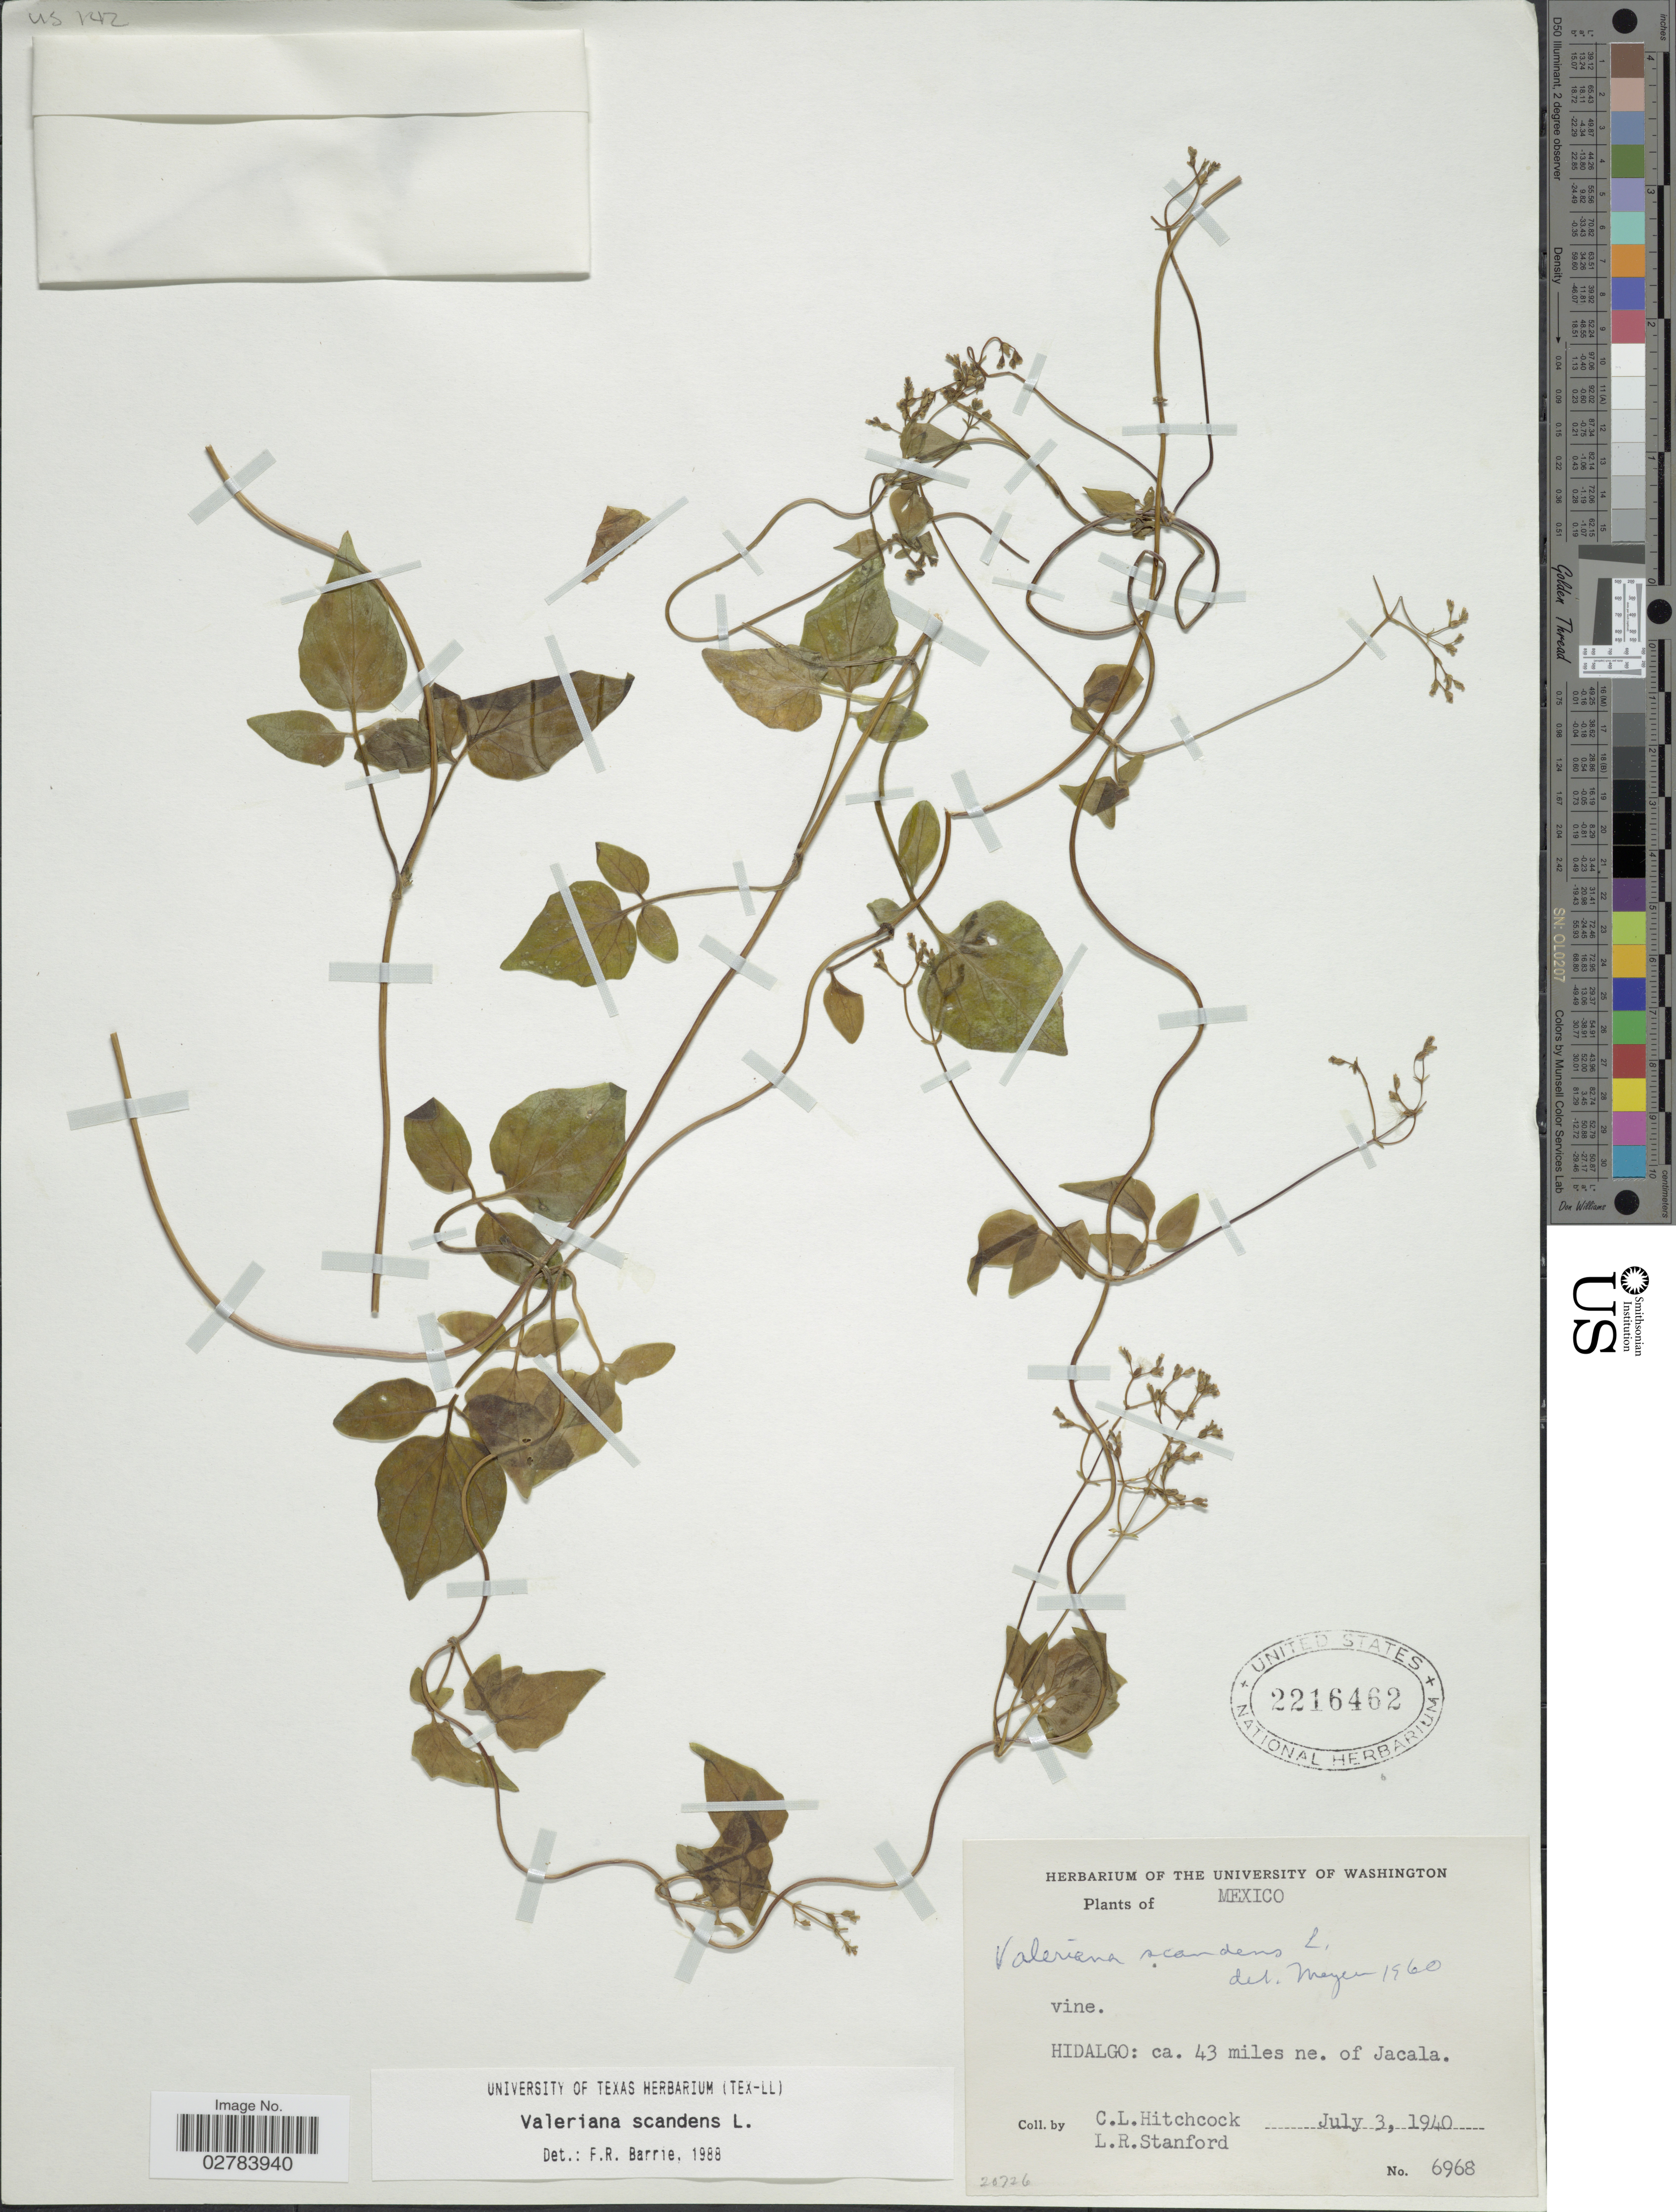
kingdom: Plantae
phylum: Tracheophyta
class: Magnoliopsida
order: Dipsacales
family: Caprifoliaceae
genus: Valeriana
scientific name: Valeriana scandens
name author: L.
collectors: C. L. Hitchcock & L. R. Stanford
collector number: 6968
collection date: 1940-07-03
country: Mexico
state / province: Hidalgo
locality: Ca. 43 miles ne. of Jacala.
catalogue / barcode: US 2216462